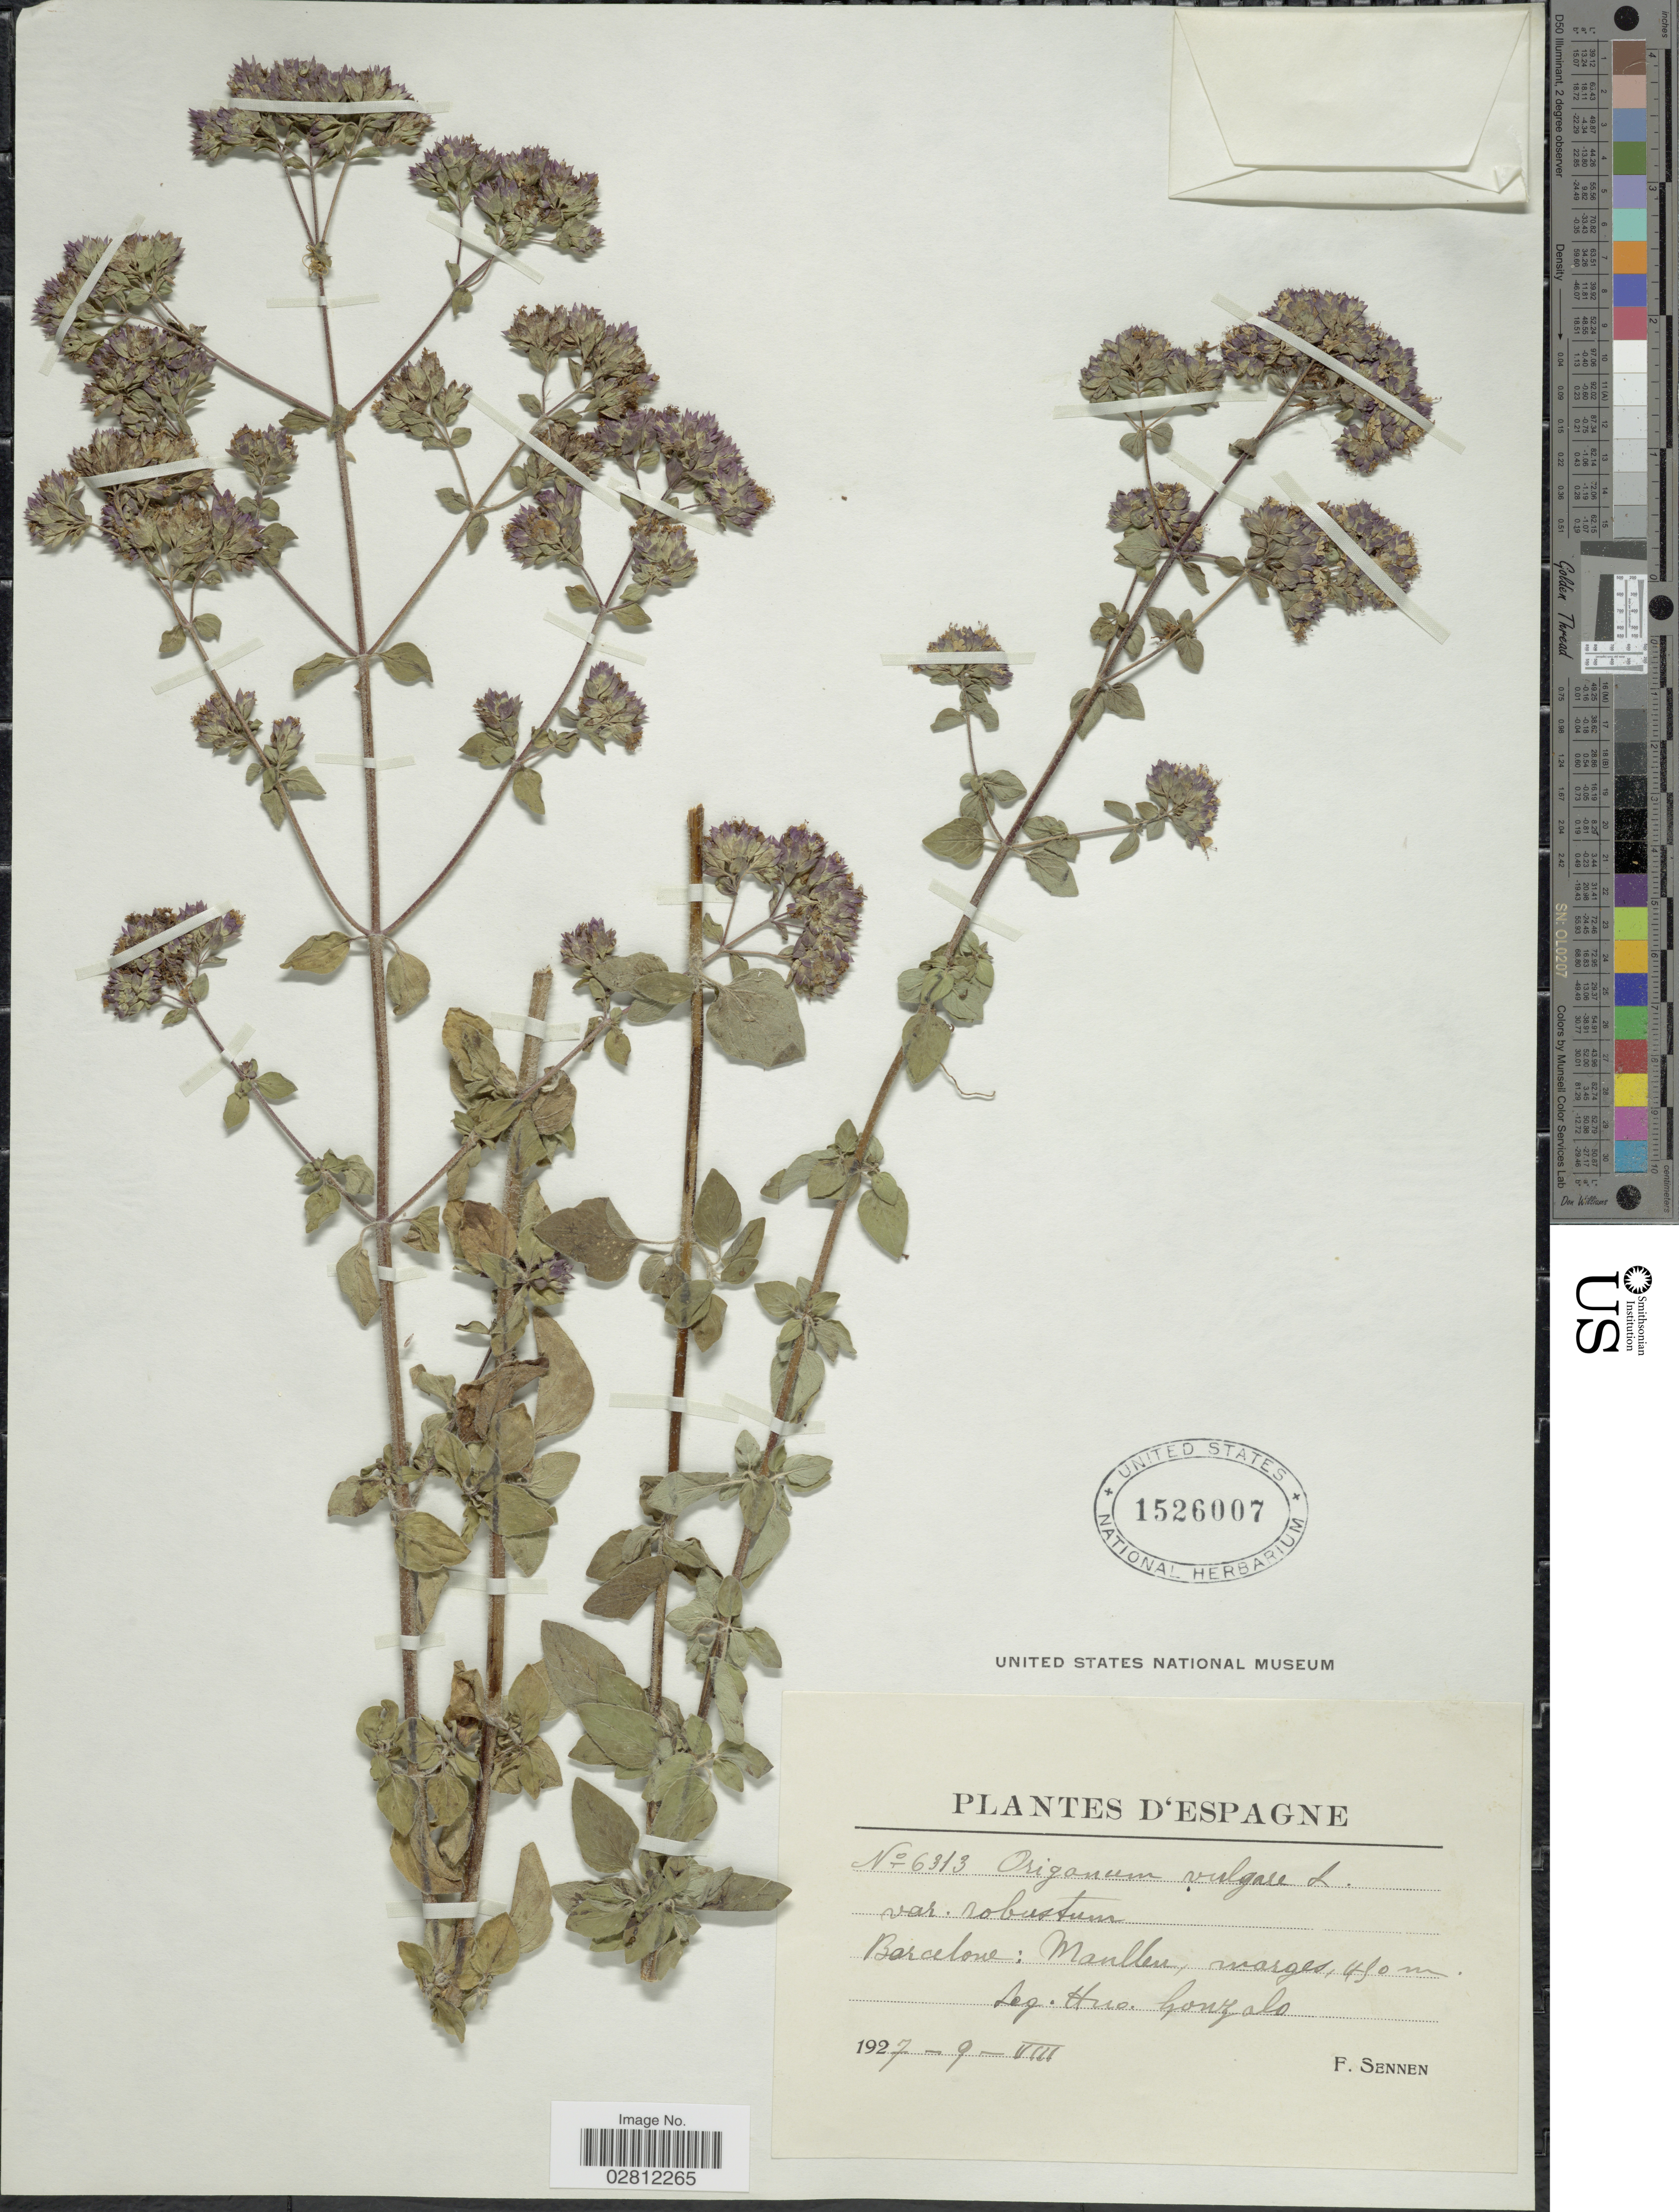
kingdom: Plantae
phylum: Tracheophyta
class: Magnoliopsida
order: Lamiales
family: Lamiaceae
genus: Origanum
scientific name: Origanum vulgare var. robustum Sennen var. nov. ined.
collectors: H. Gonzalo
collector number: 6313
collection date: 1927-08-09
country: Spain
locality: Barcelona, Manlleu.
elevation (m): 450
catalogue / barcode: US 1526007